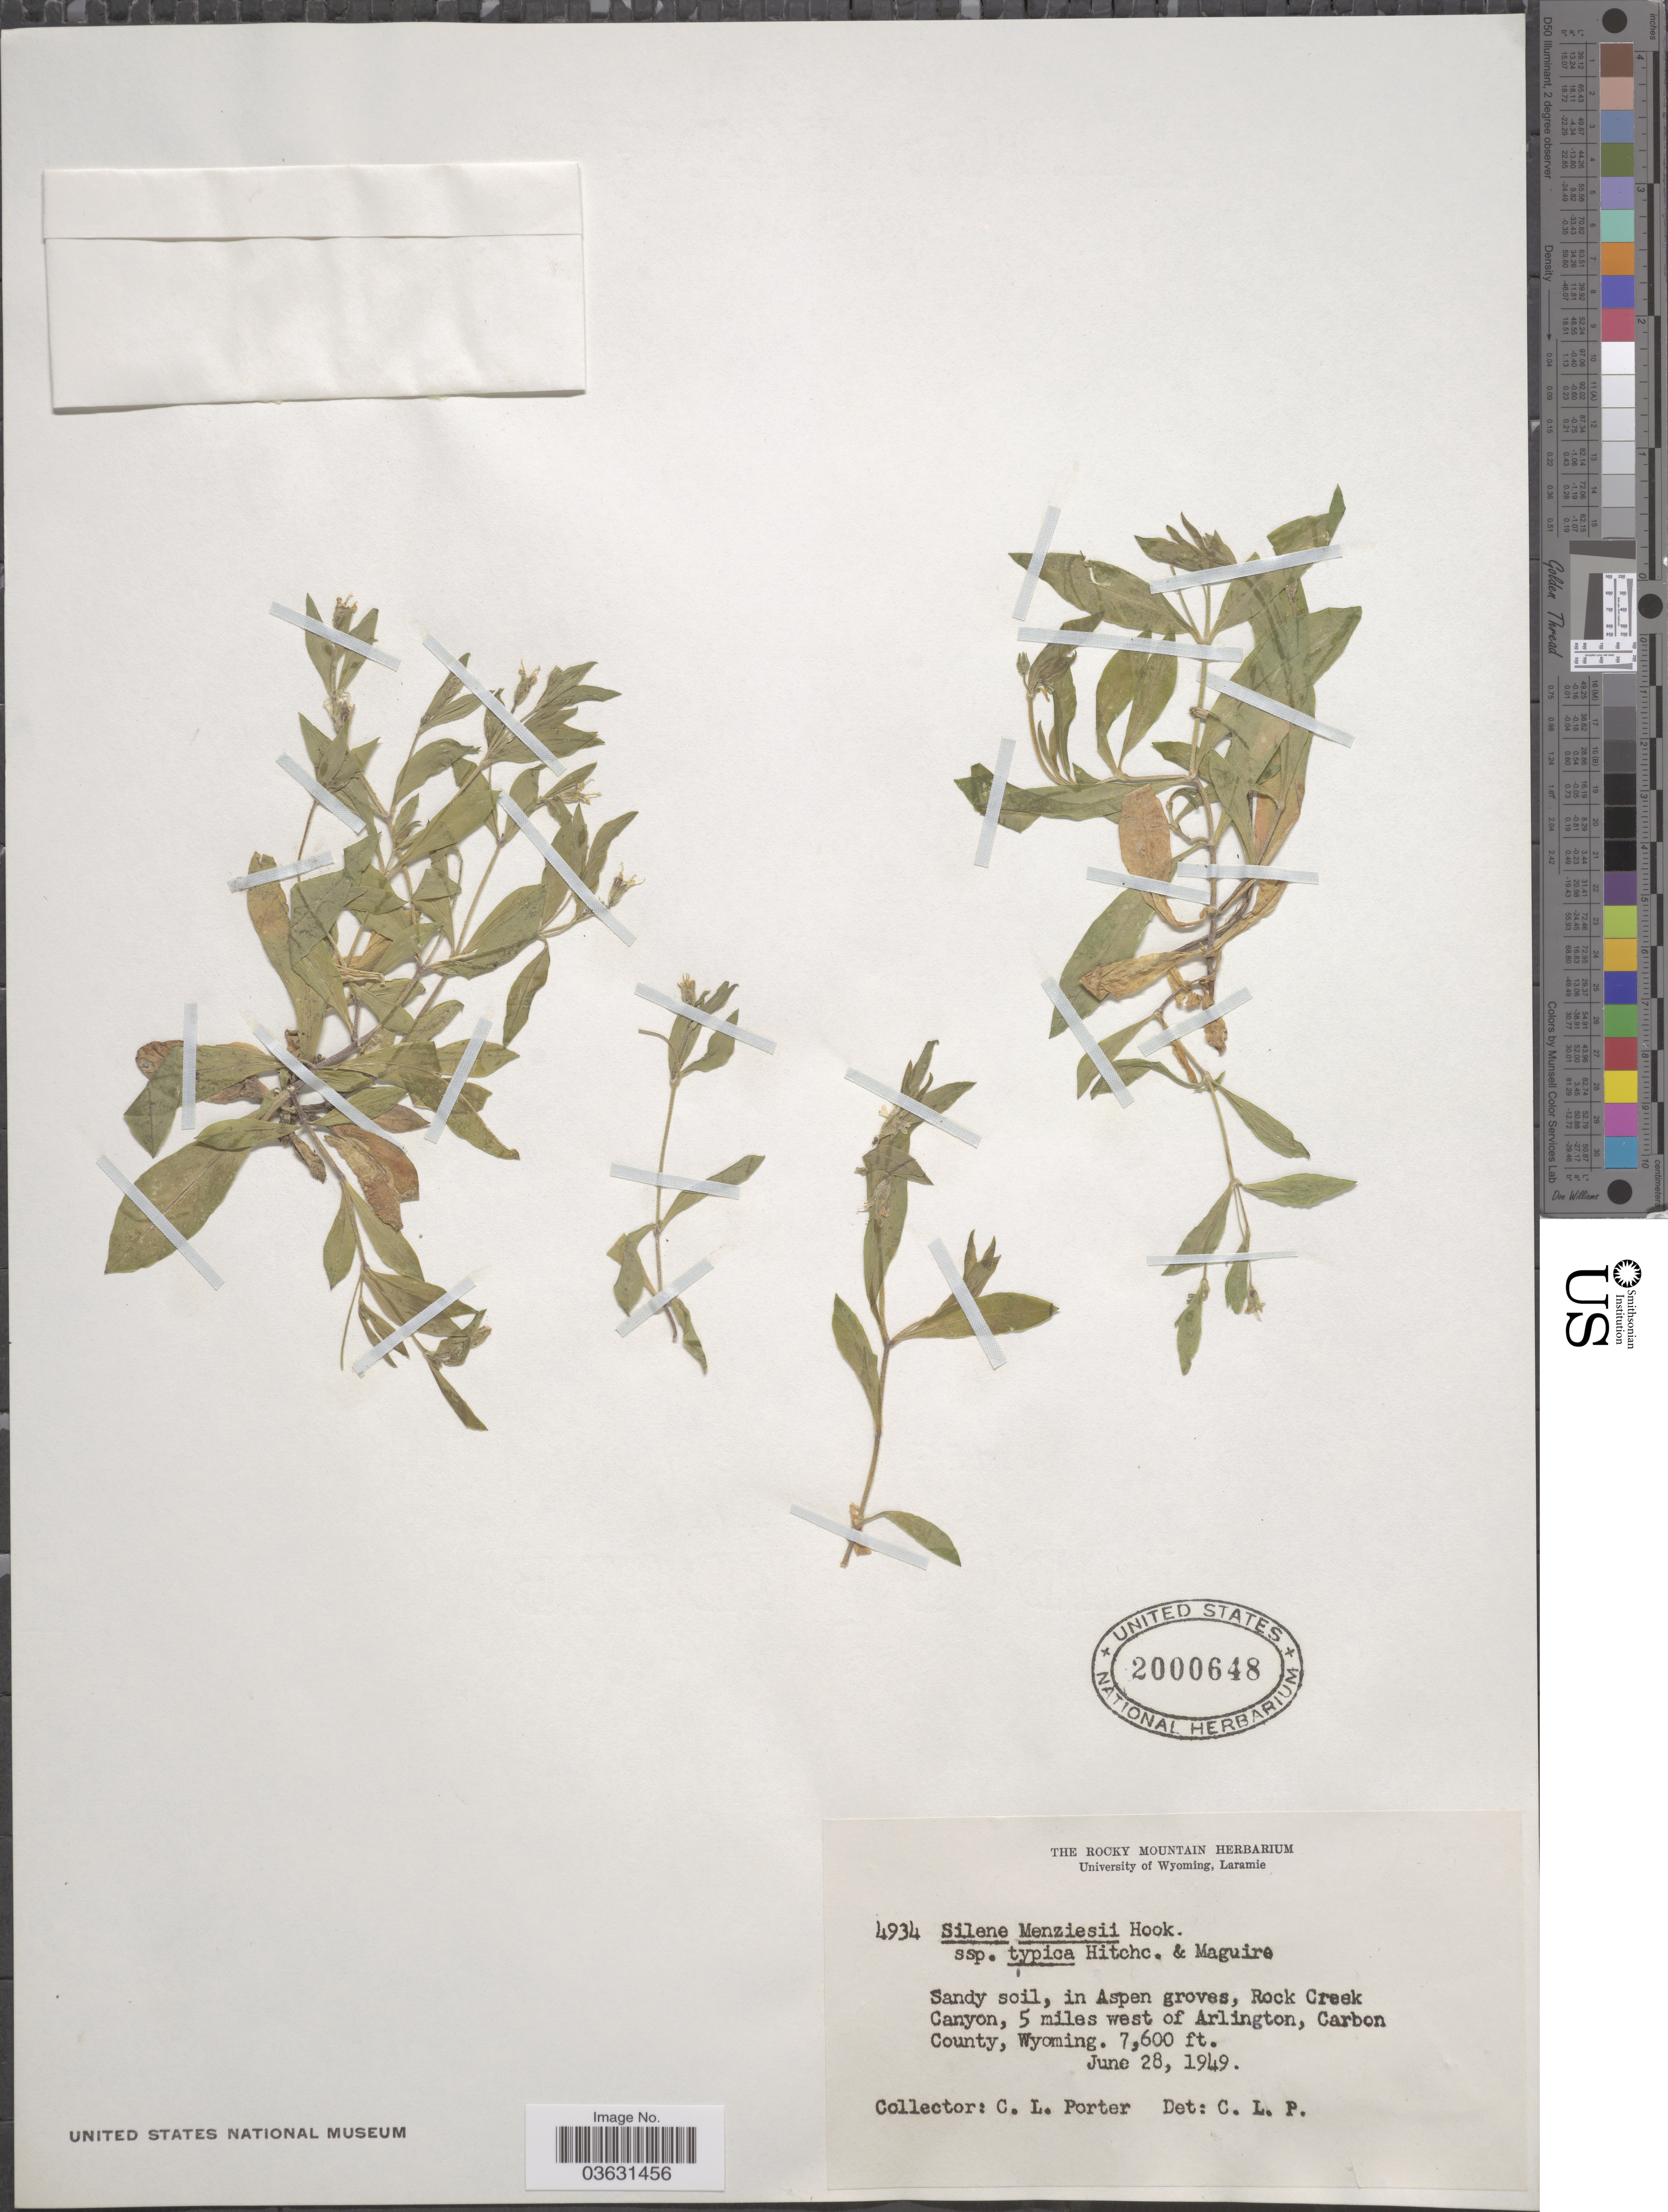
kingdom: Plantae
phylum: Tracheophyta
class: Magnoliopsida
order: Caryophyllales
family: Caryophyllaceae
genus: Silene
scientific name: Silene menziesii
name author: Hook.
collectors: C. L. Porter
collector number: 4934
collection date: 1949-06-28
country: United States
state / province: Wyoming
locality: In Aspen groves, Rock Creek Canyon, 5 miles west of Arlington, Carbon County.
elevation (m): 2316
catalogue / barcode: US 2000648